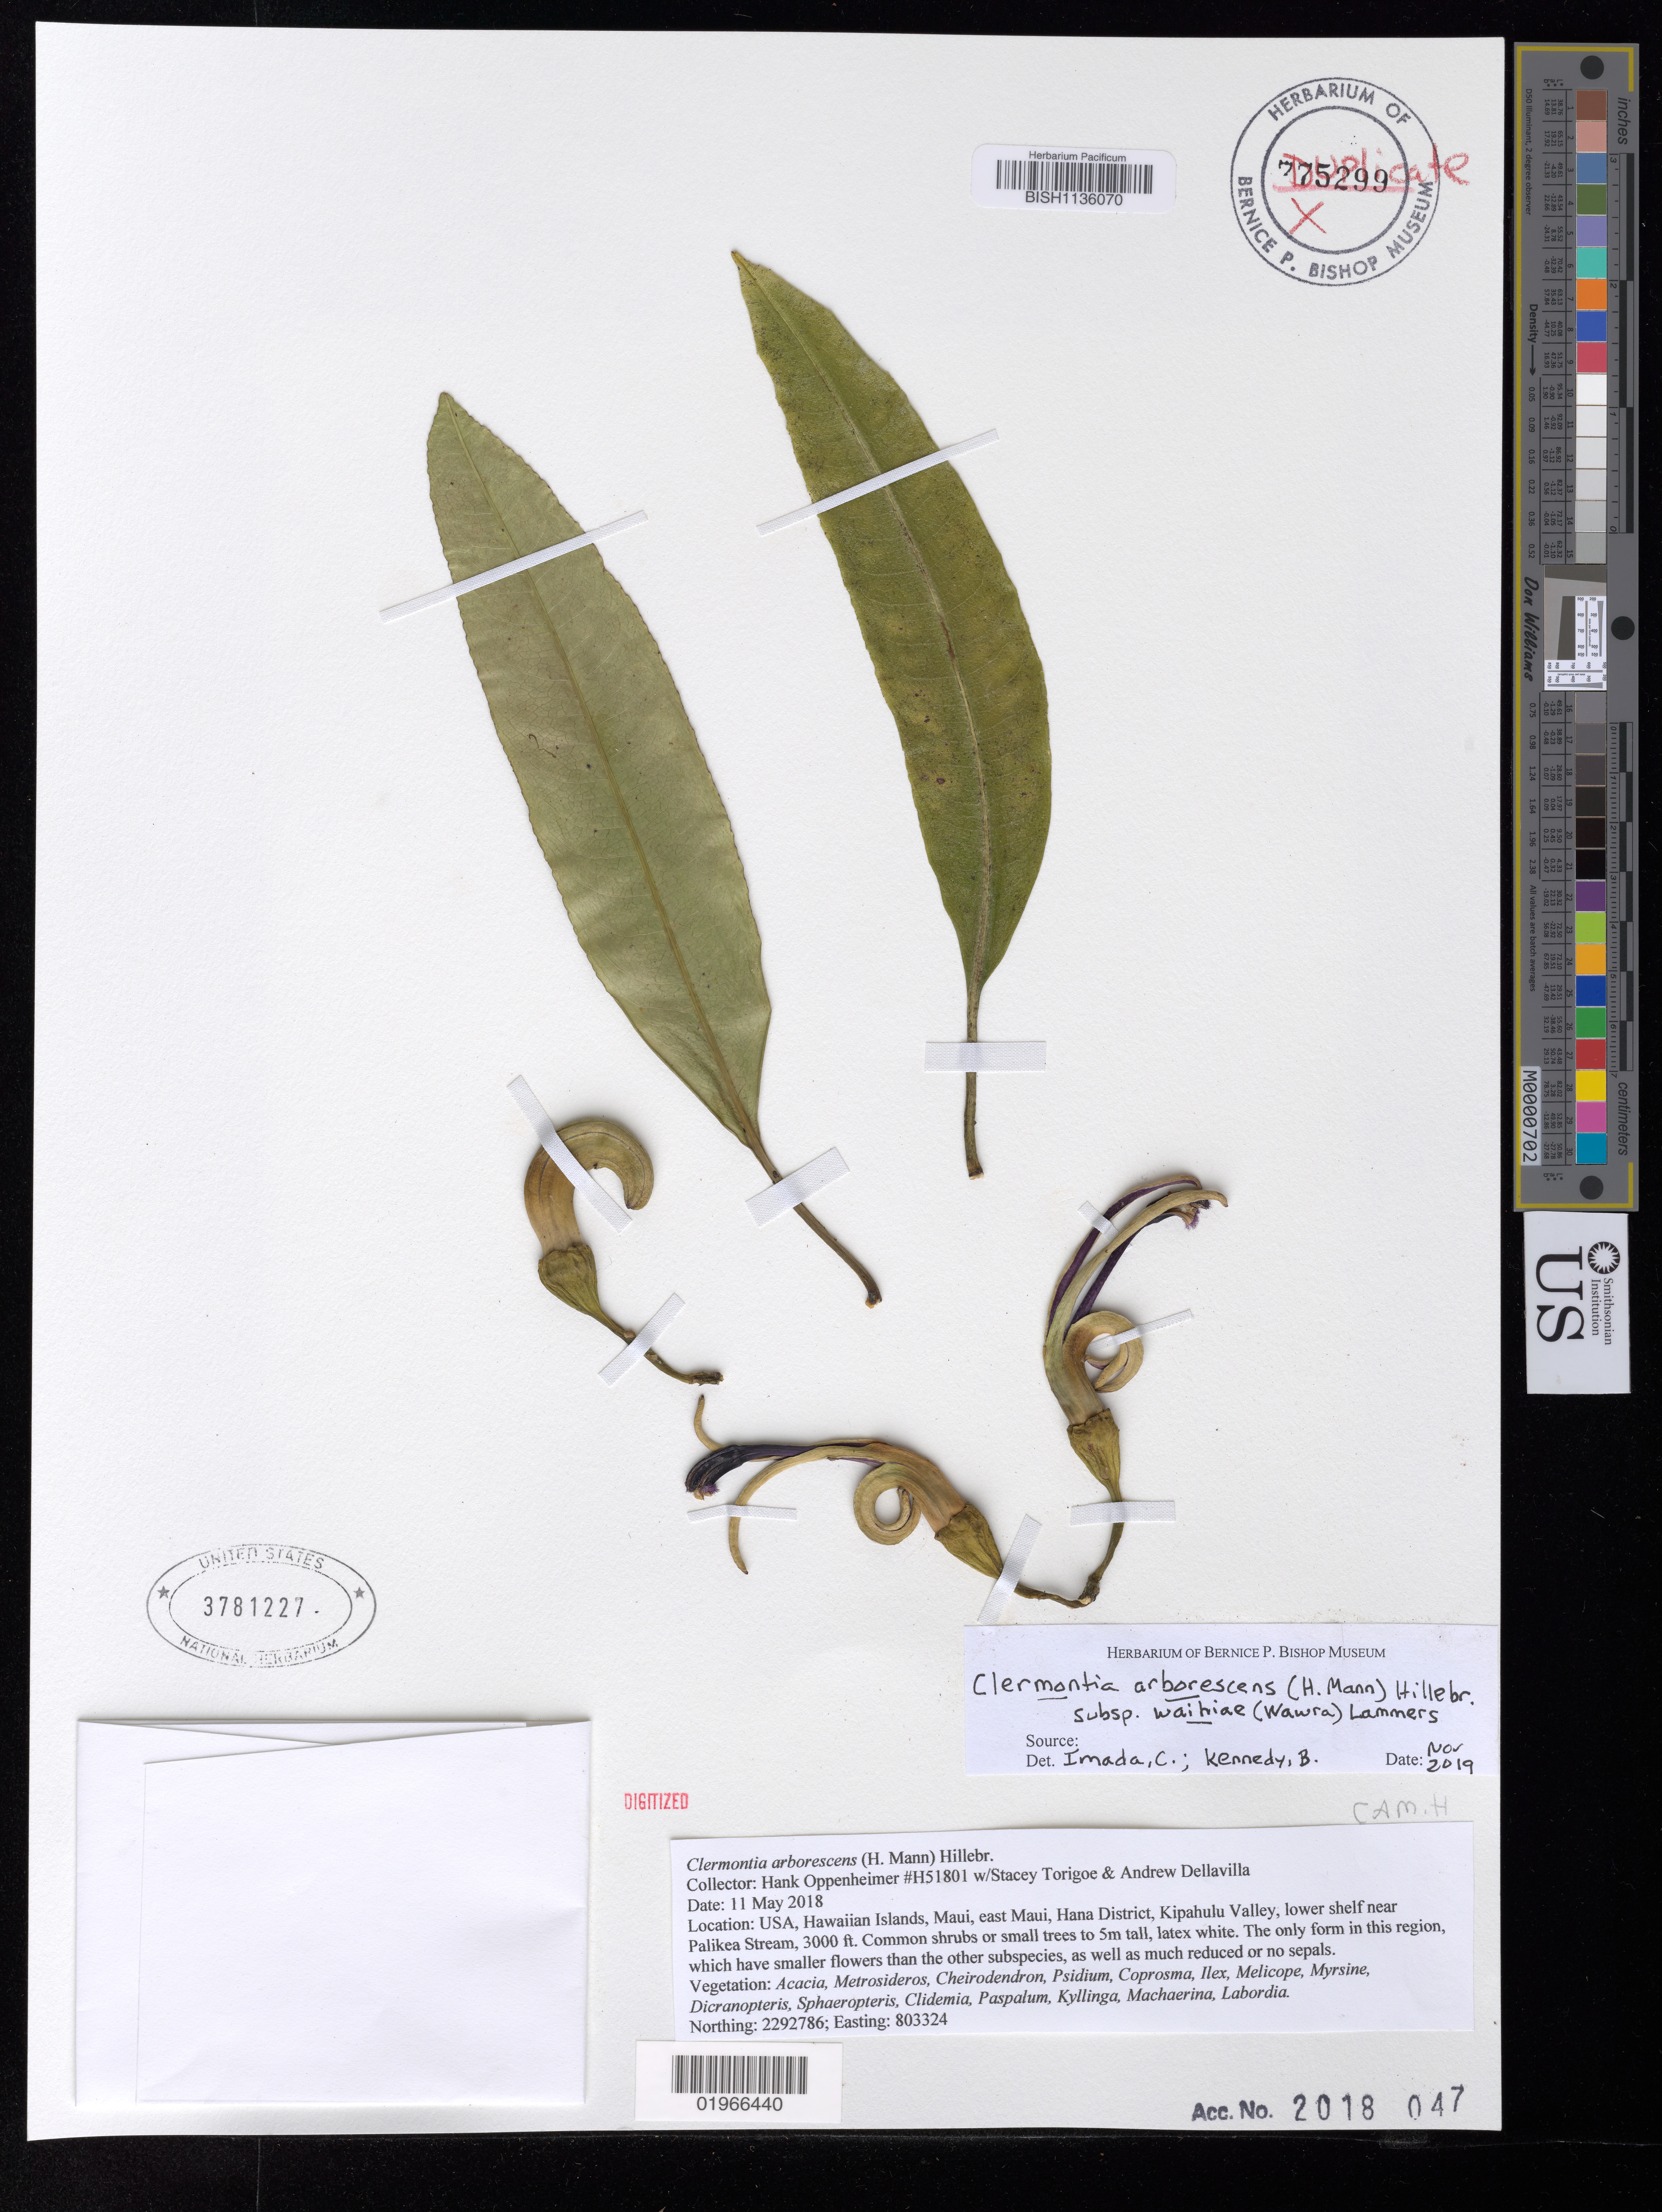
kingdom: Plantae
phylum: Tracheophyta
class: Magnoliopsida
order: Asterales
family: Campanulaceae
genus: Clermontia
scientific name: Clermontia arborescens subsp. waihiae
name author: Lammers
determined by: Imada, C. T.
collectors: H. L. Oppenheimer, S. Torigoe & A. Dellavilla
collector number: H51801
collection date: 2018-05-11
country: United States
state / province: Hawaii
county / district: Maui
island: Maui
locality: East Maui, Hana District, Kipahulu Valley, lower shelf near Palikea Stream.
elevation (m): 914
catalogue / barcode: US 3781227